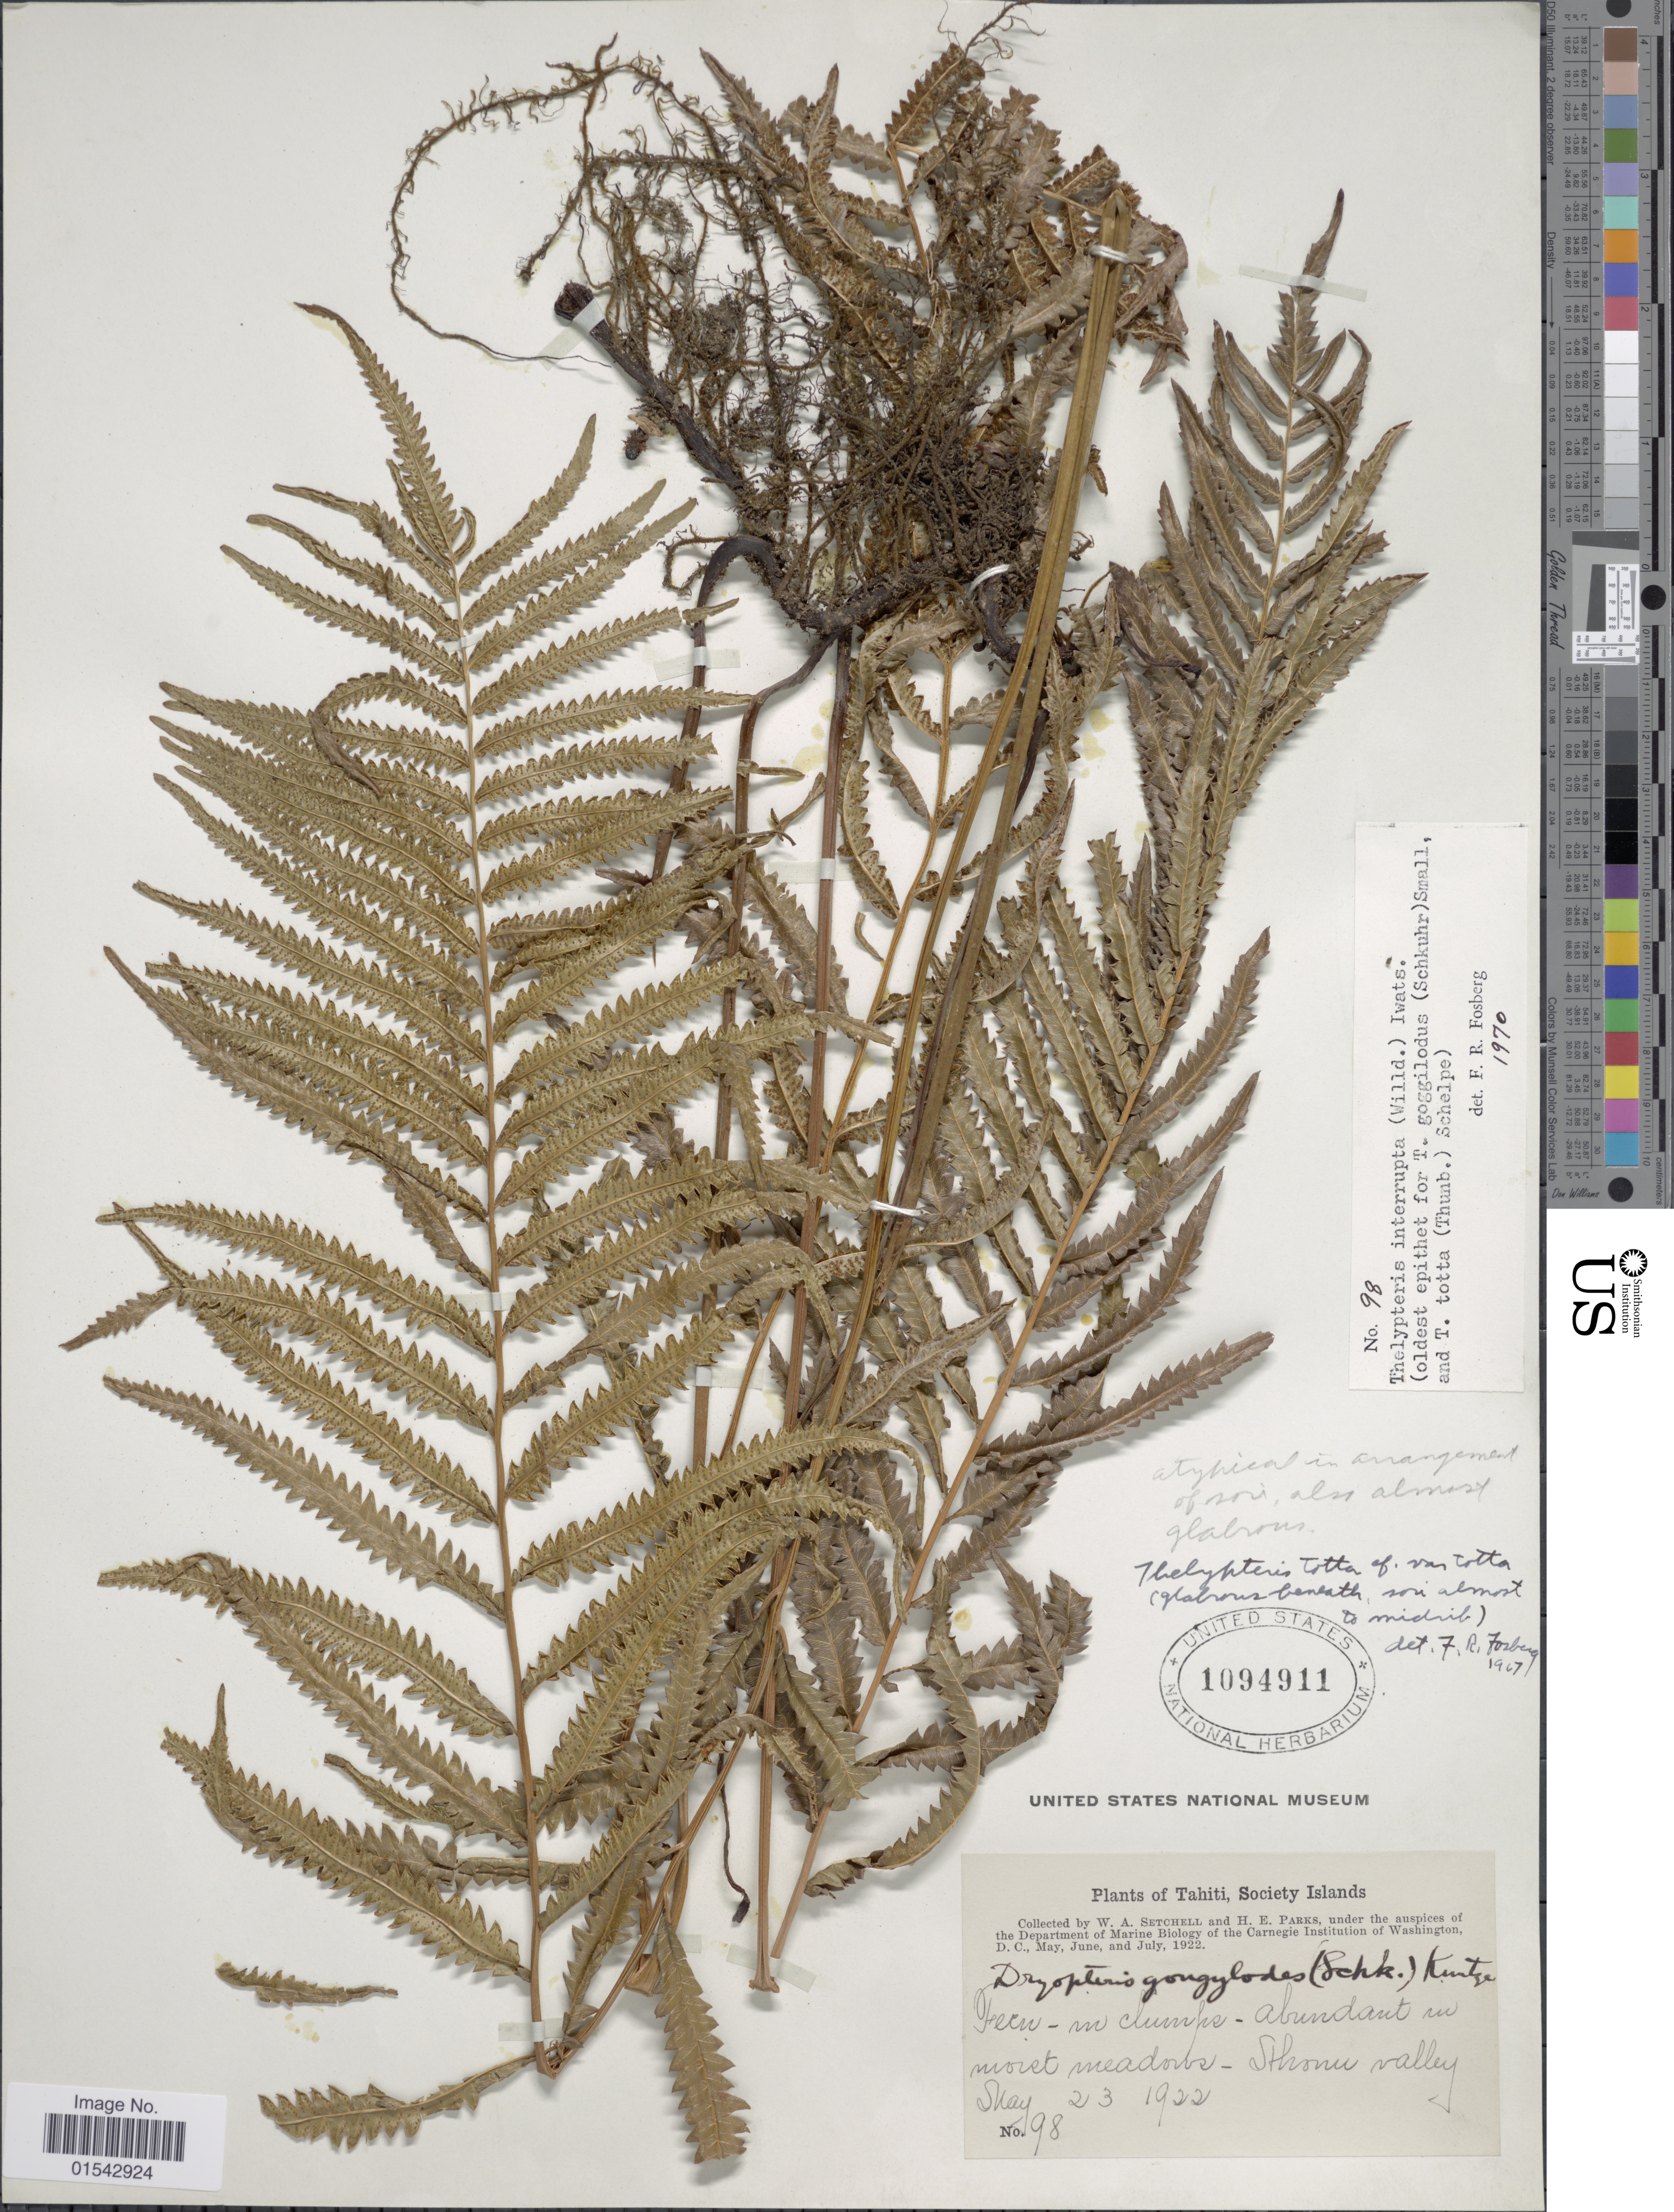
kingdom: Plantae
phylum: Tracheophyta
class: Polypodiopsida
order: Polypodiales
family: Thelypteridaceae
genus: Cyclosorus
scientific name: Cyclosorus interruptus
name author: (Willd.) H. Itô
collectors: W. Setchell & H. E. Parks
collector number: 98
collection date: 1922-05-23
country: French Polynesia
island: Tahiti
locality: Tahiti, Society Islands, abundant in moist Meadows, Sthonu valley [interpreted]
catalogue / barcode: US 1094911